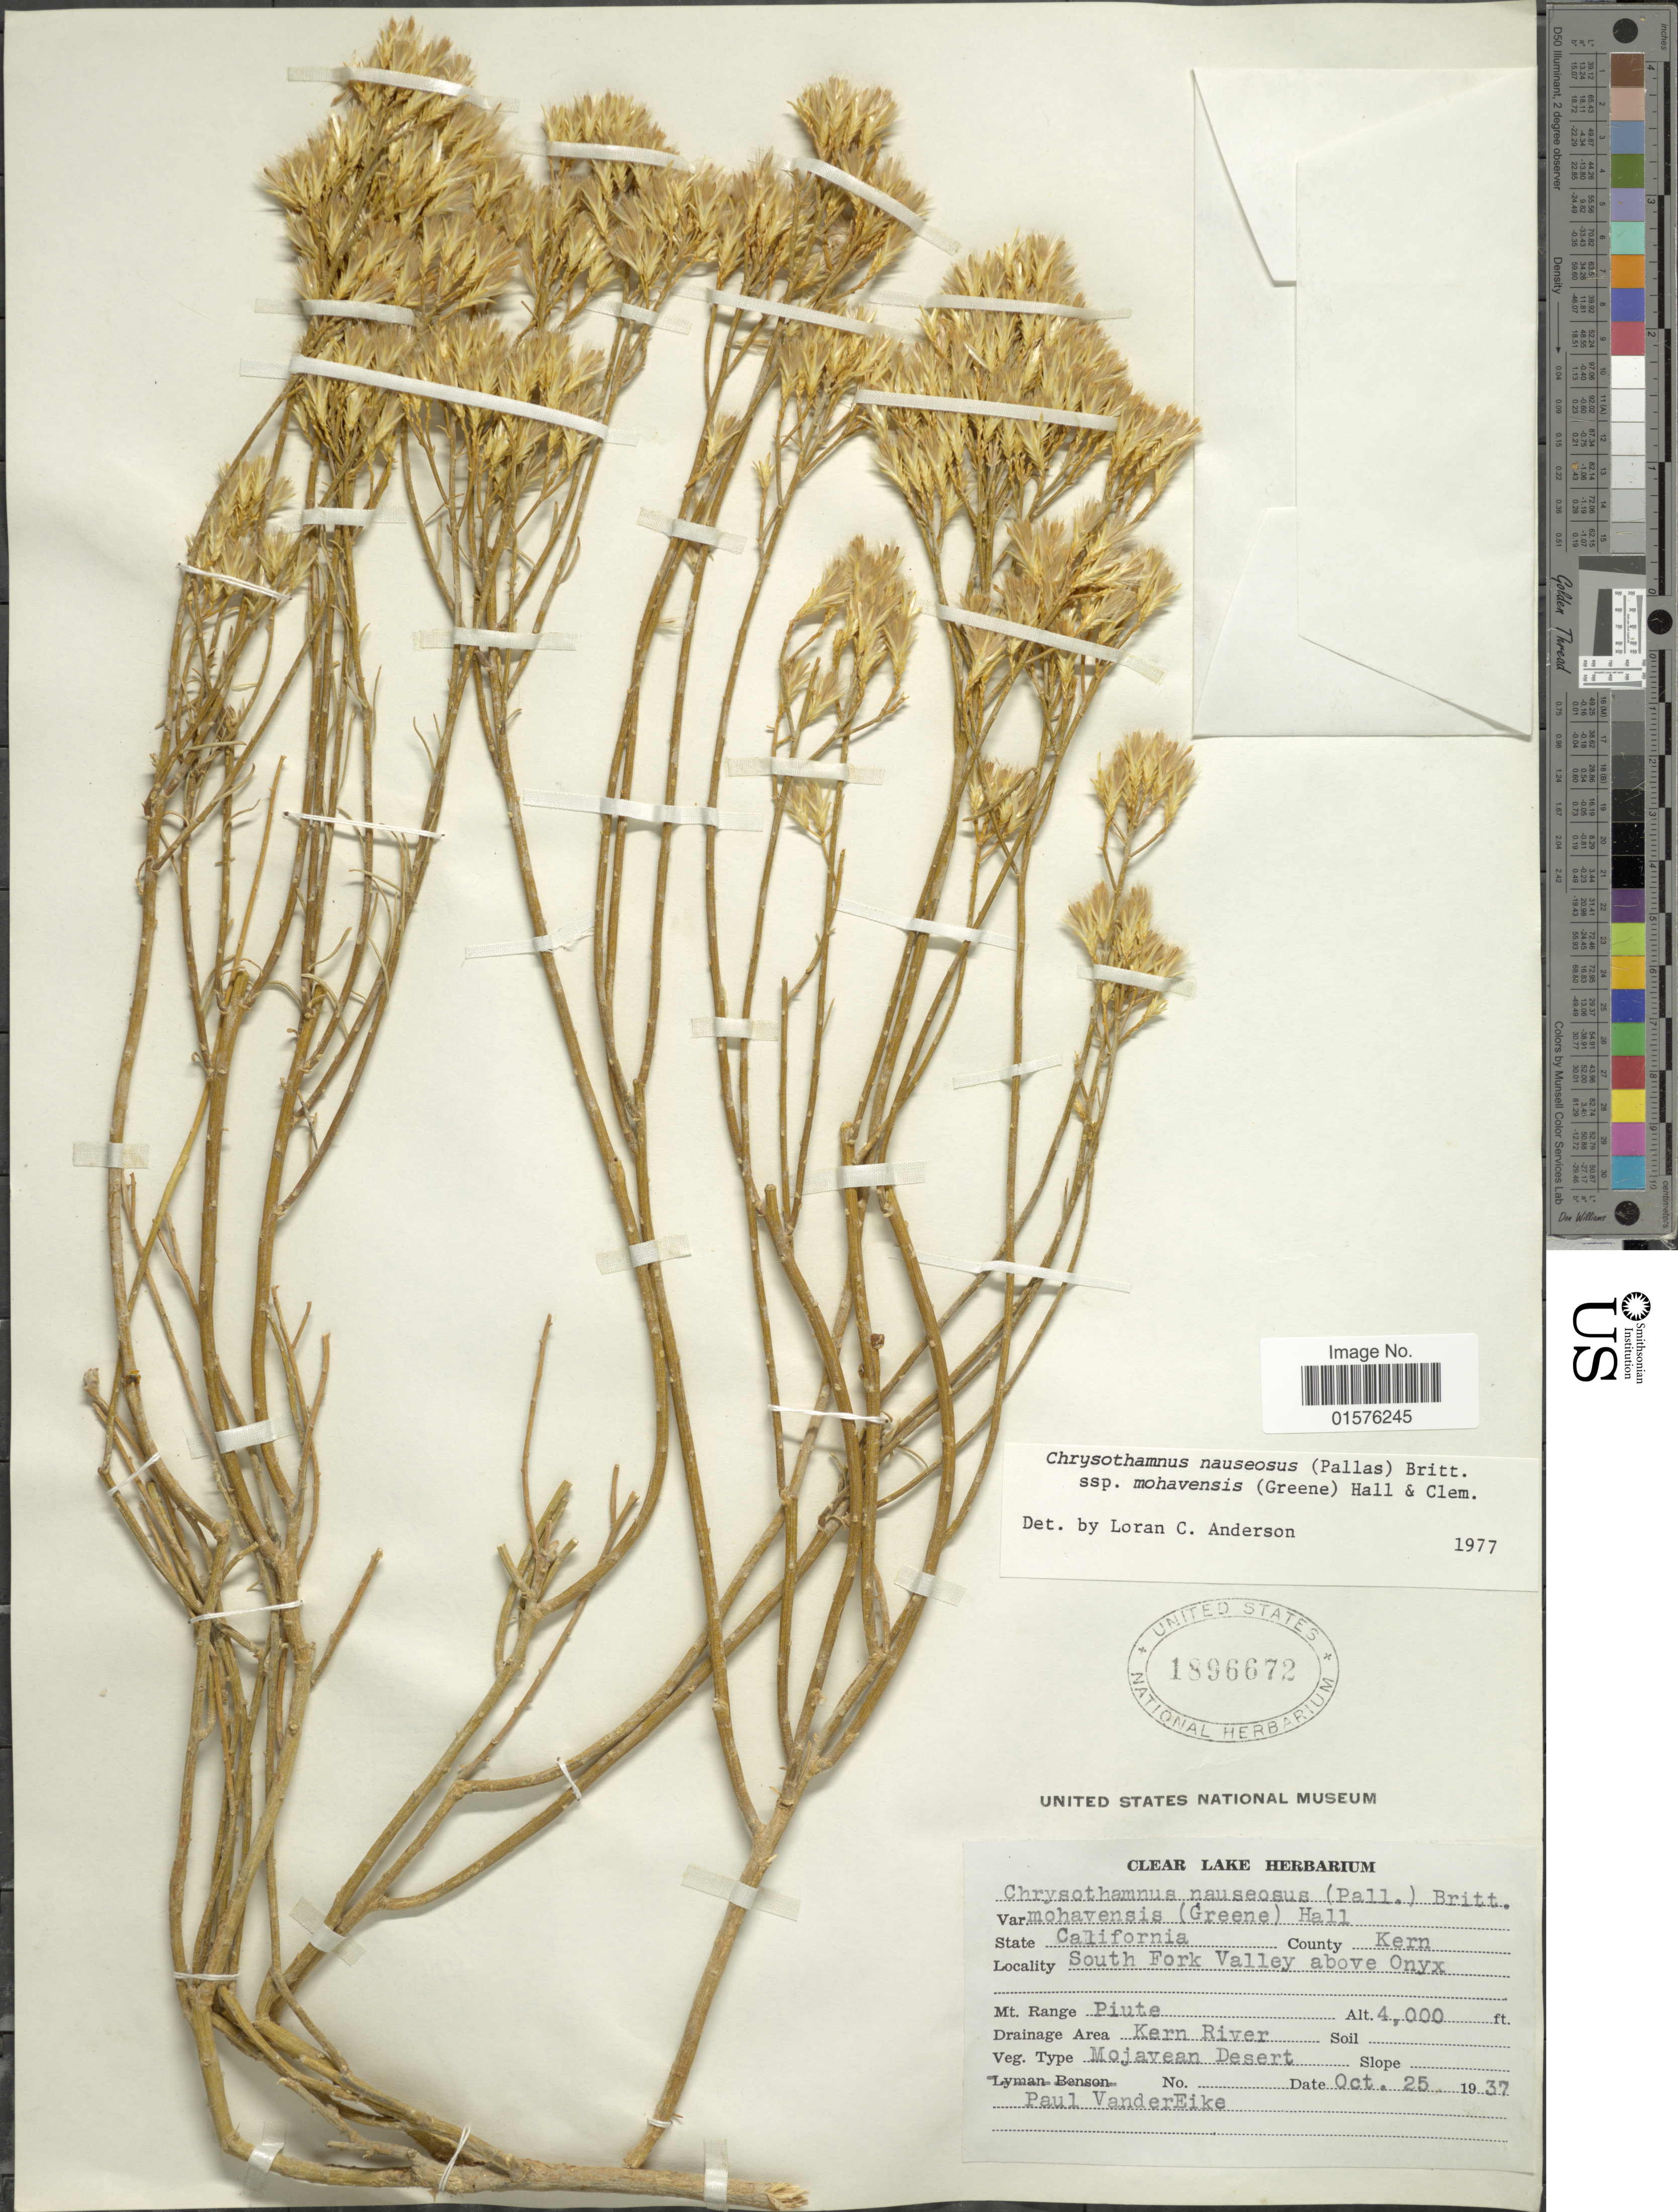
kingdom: Plantae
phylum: Tracheophyta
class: Magnoliopsida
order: Asterales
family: Asteraceae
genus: Ericameria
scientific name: Ericameria nauseosa var. mohavensis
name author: (S.W. Greene) G.L. Nesom & G.I. Baird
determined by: Urbatsch, Lowell E., Curator (LSU), Louisiana State University (UNITED STATES)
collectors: P. Van Eike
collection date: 1937-10-25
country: United States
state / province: California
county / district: Kern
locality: County: Kern, Piute, South Fork Valley above Onyx.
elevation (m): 1219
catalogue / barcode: US 1896672